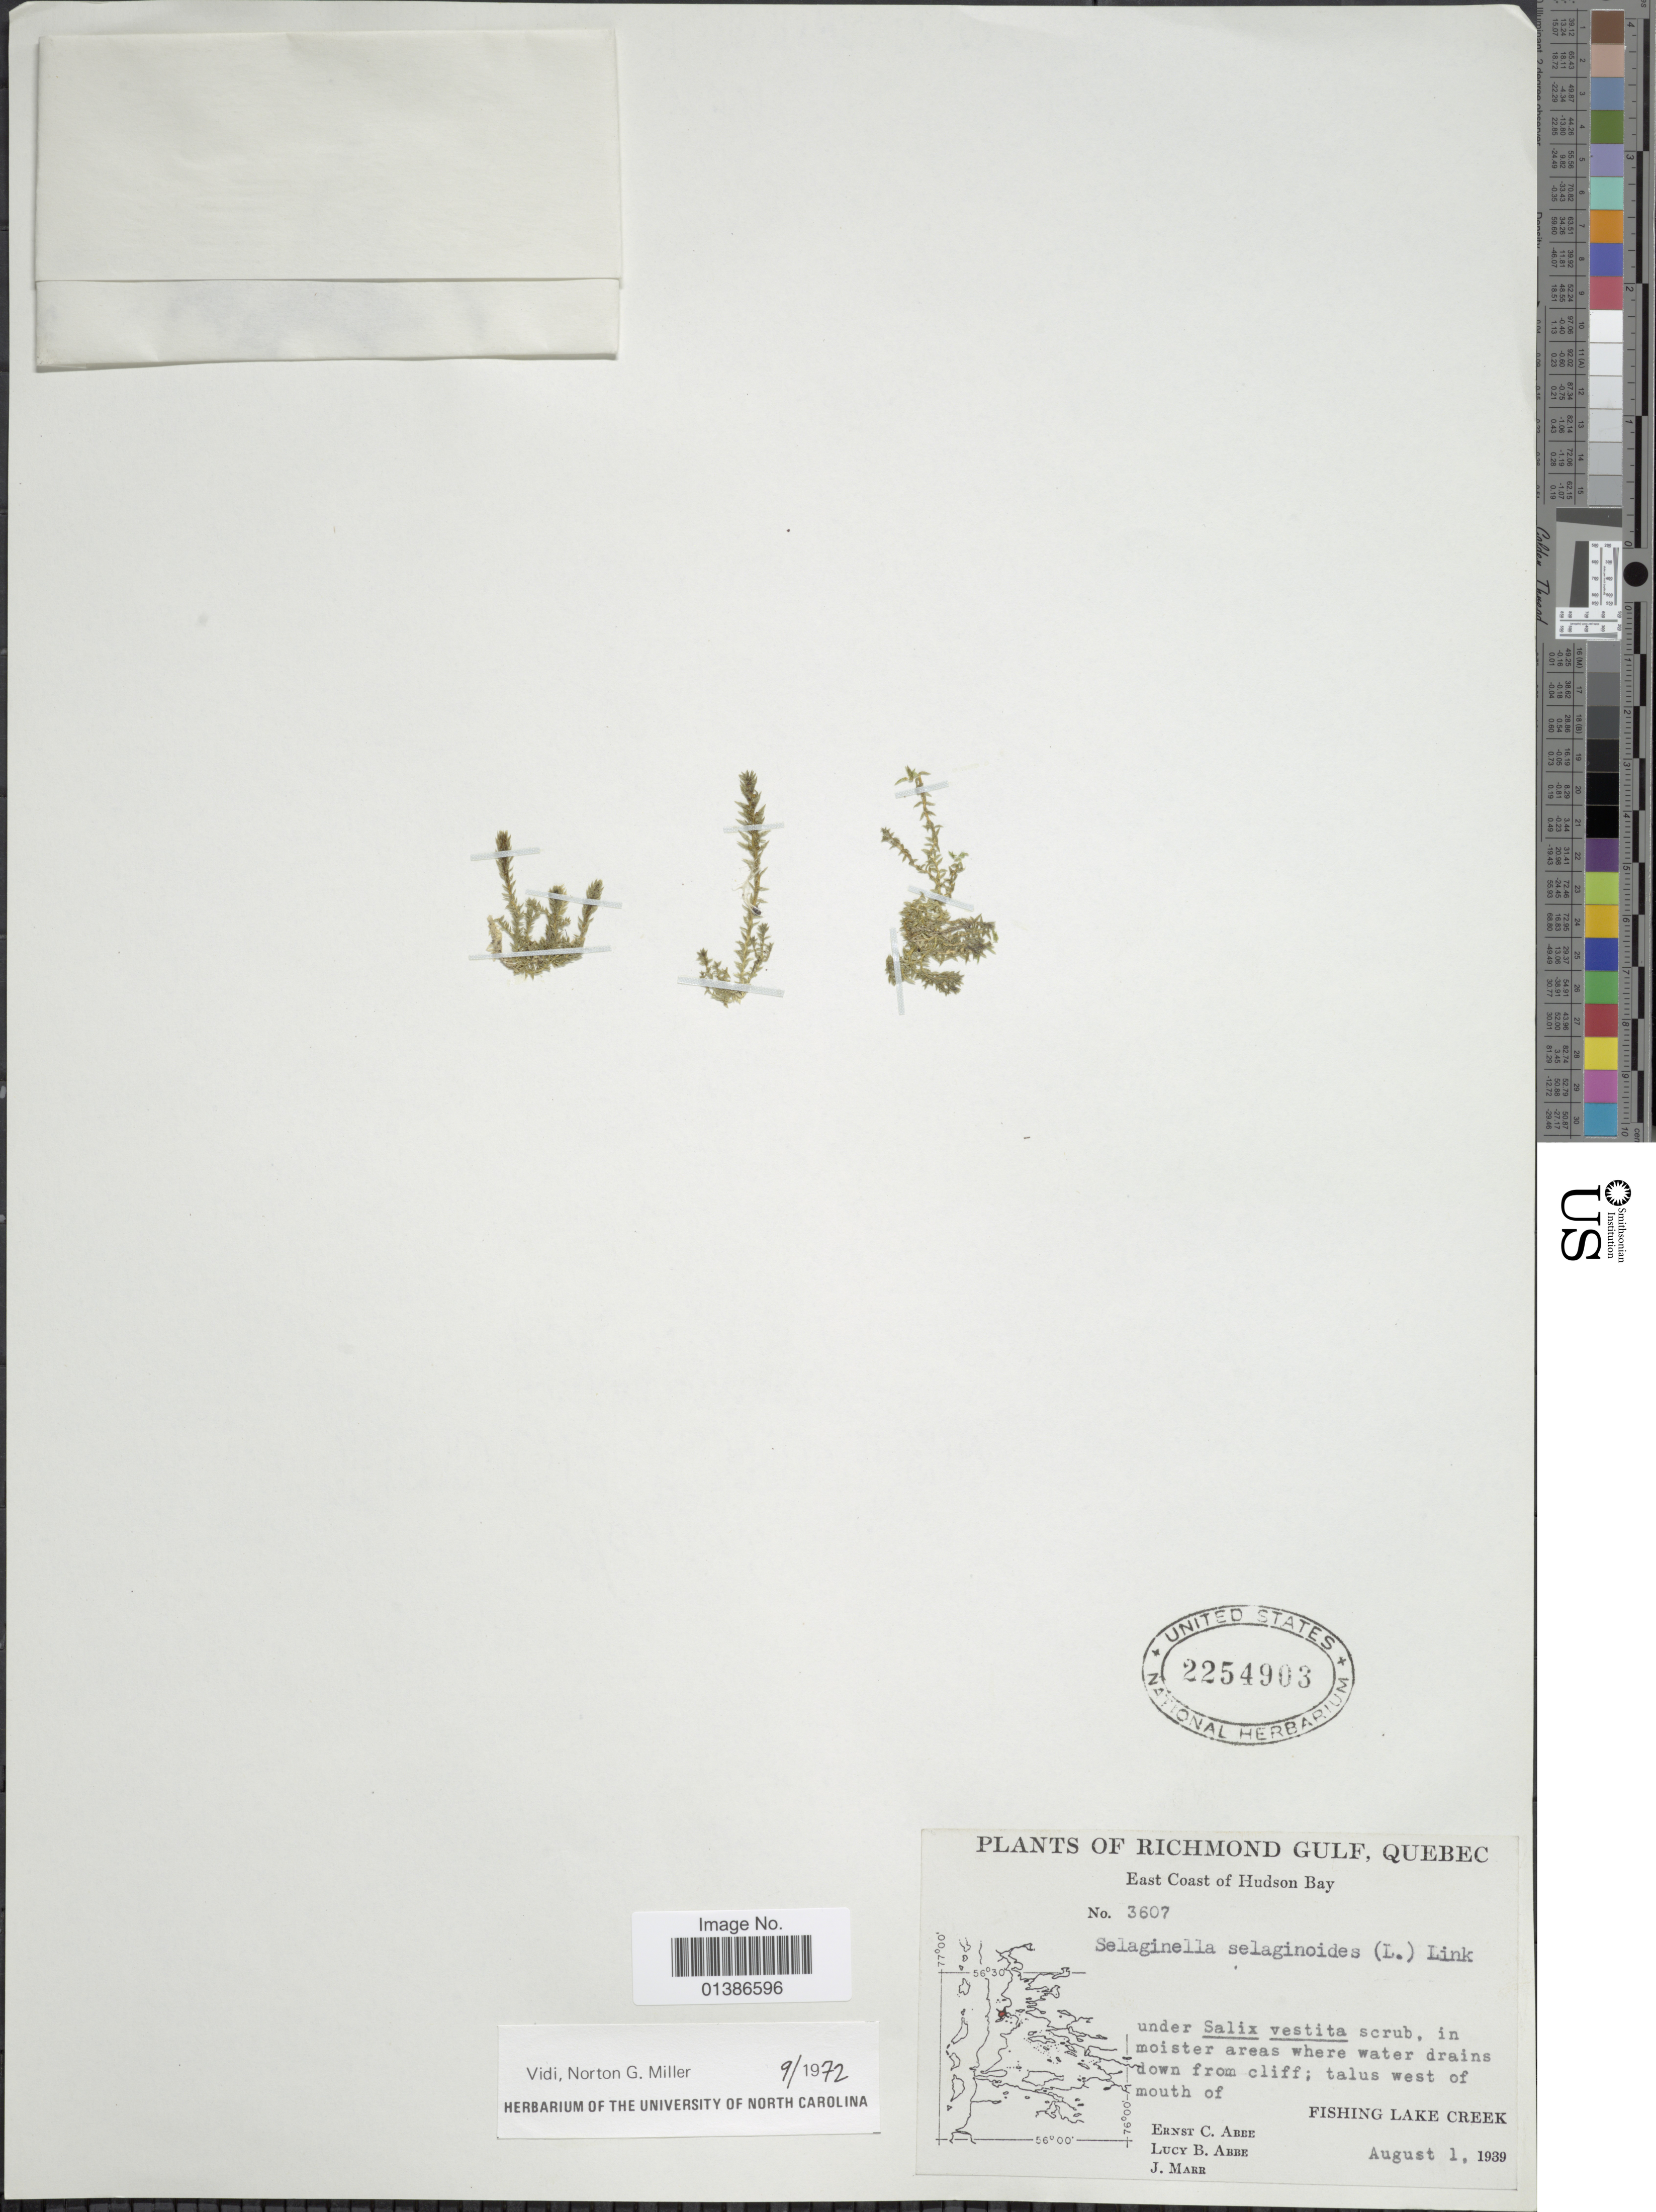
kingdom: Plantae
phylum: Tracheophyta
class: Lycopodiopsida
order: Selaginellales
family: Selaginellaceae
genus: Selaginella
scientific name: Selaginella selaginoides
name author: (L.) Link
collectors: E. C. Abbe, L. B. Abbe & J. Marr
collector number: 3607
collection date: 1939-08-01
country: Canada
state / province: Quebec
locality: Richmond Gulf, East Coast of Hudson Bay, talus west of mouth of Fishing Lake Creek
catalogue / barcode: US 2254903